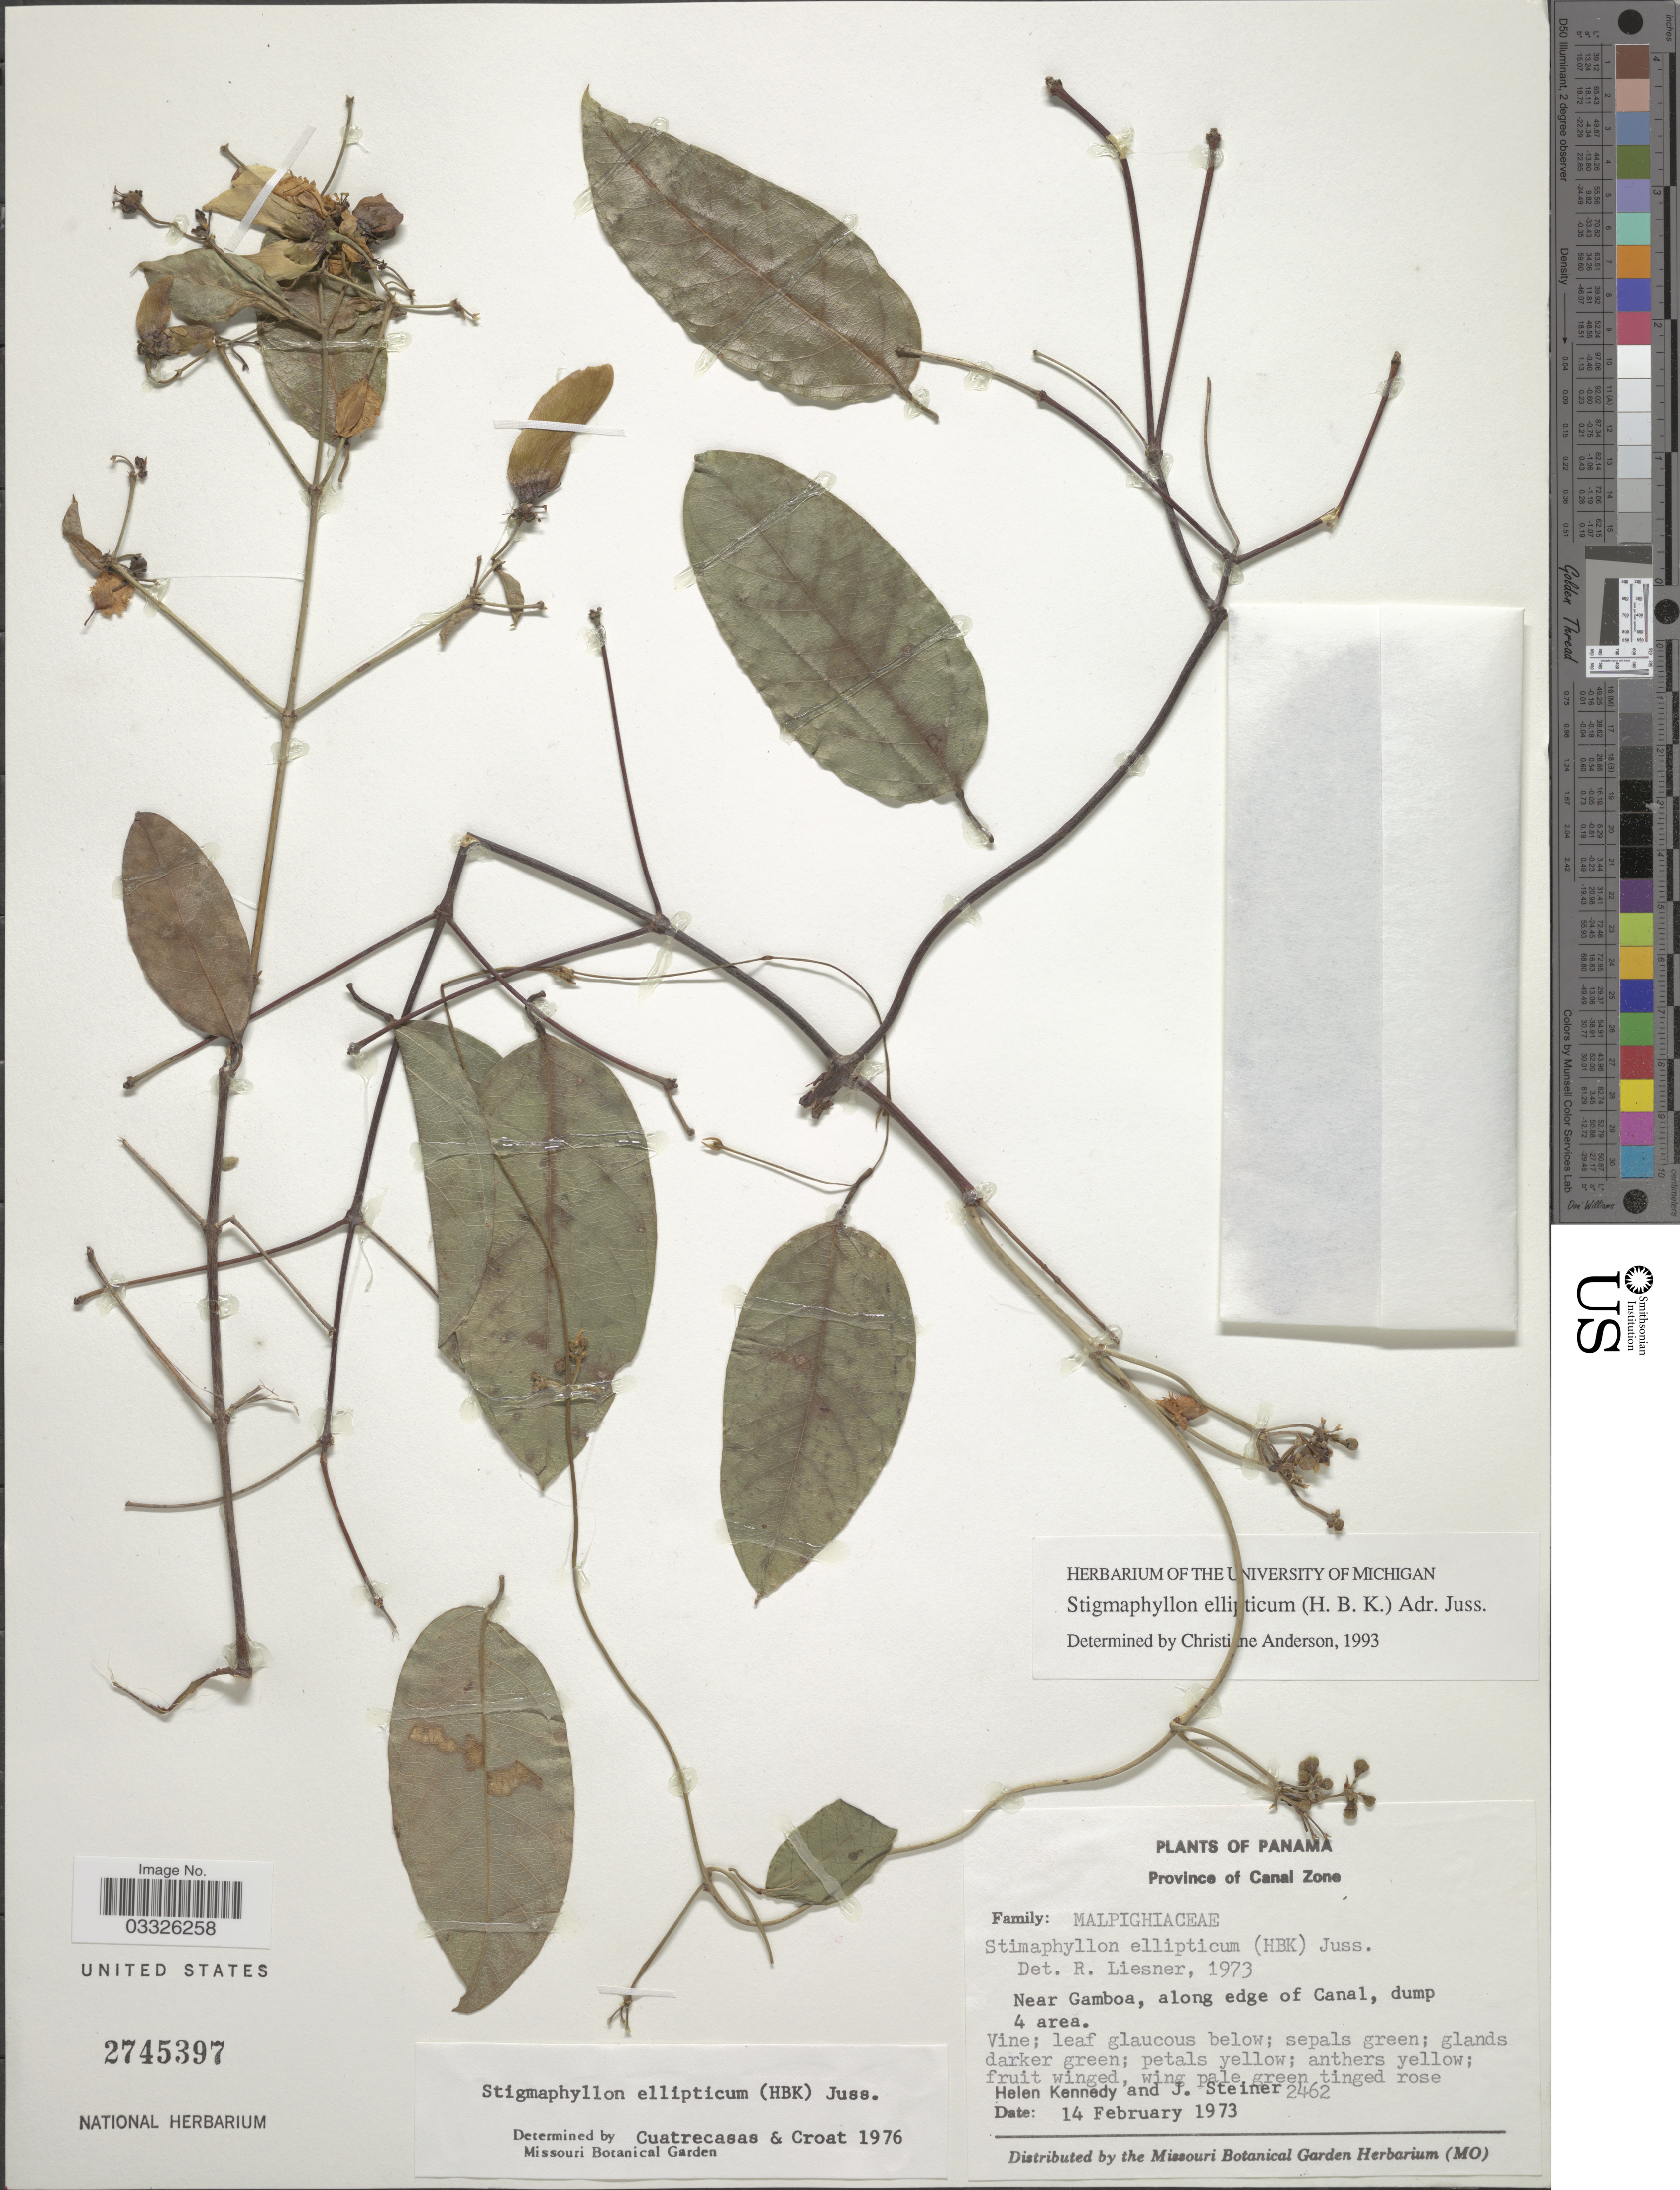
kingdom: Plantae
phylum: Tracheophyta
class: Magnoliopsida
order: Malpighiales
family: Malpighiaceae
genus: Stigmaphyllon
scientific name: Stigmaphyllon ellipticum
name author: (Kunth) A. Juss.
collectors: H. Kennedy & J. Steiner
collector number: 2462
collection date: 1973-02-14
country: Panama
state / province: Colón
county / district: Canal Zone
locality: Canal Zone. Near Gamboa, along edge of Canal, dump 4 area.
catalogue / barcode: US 2745397